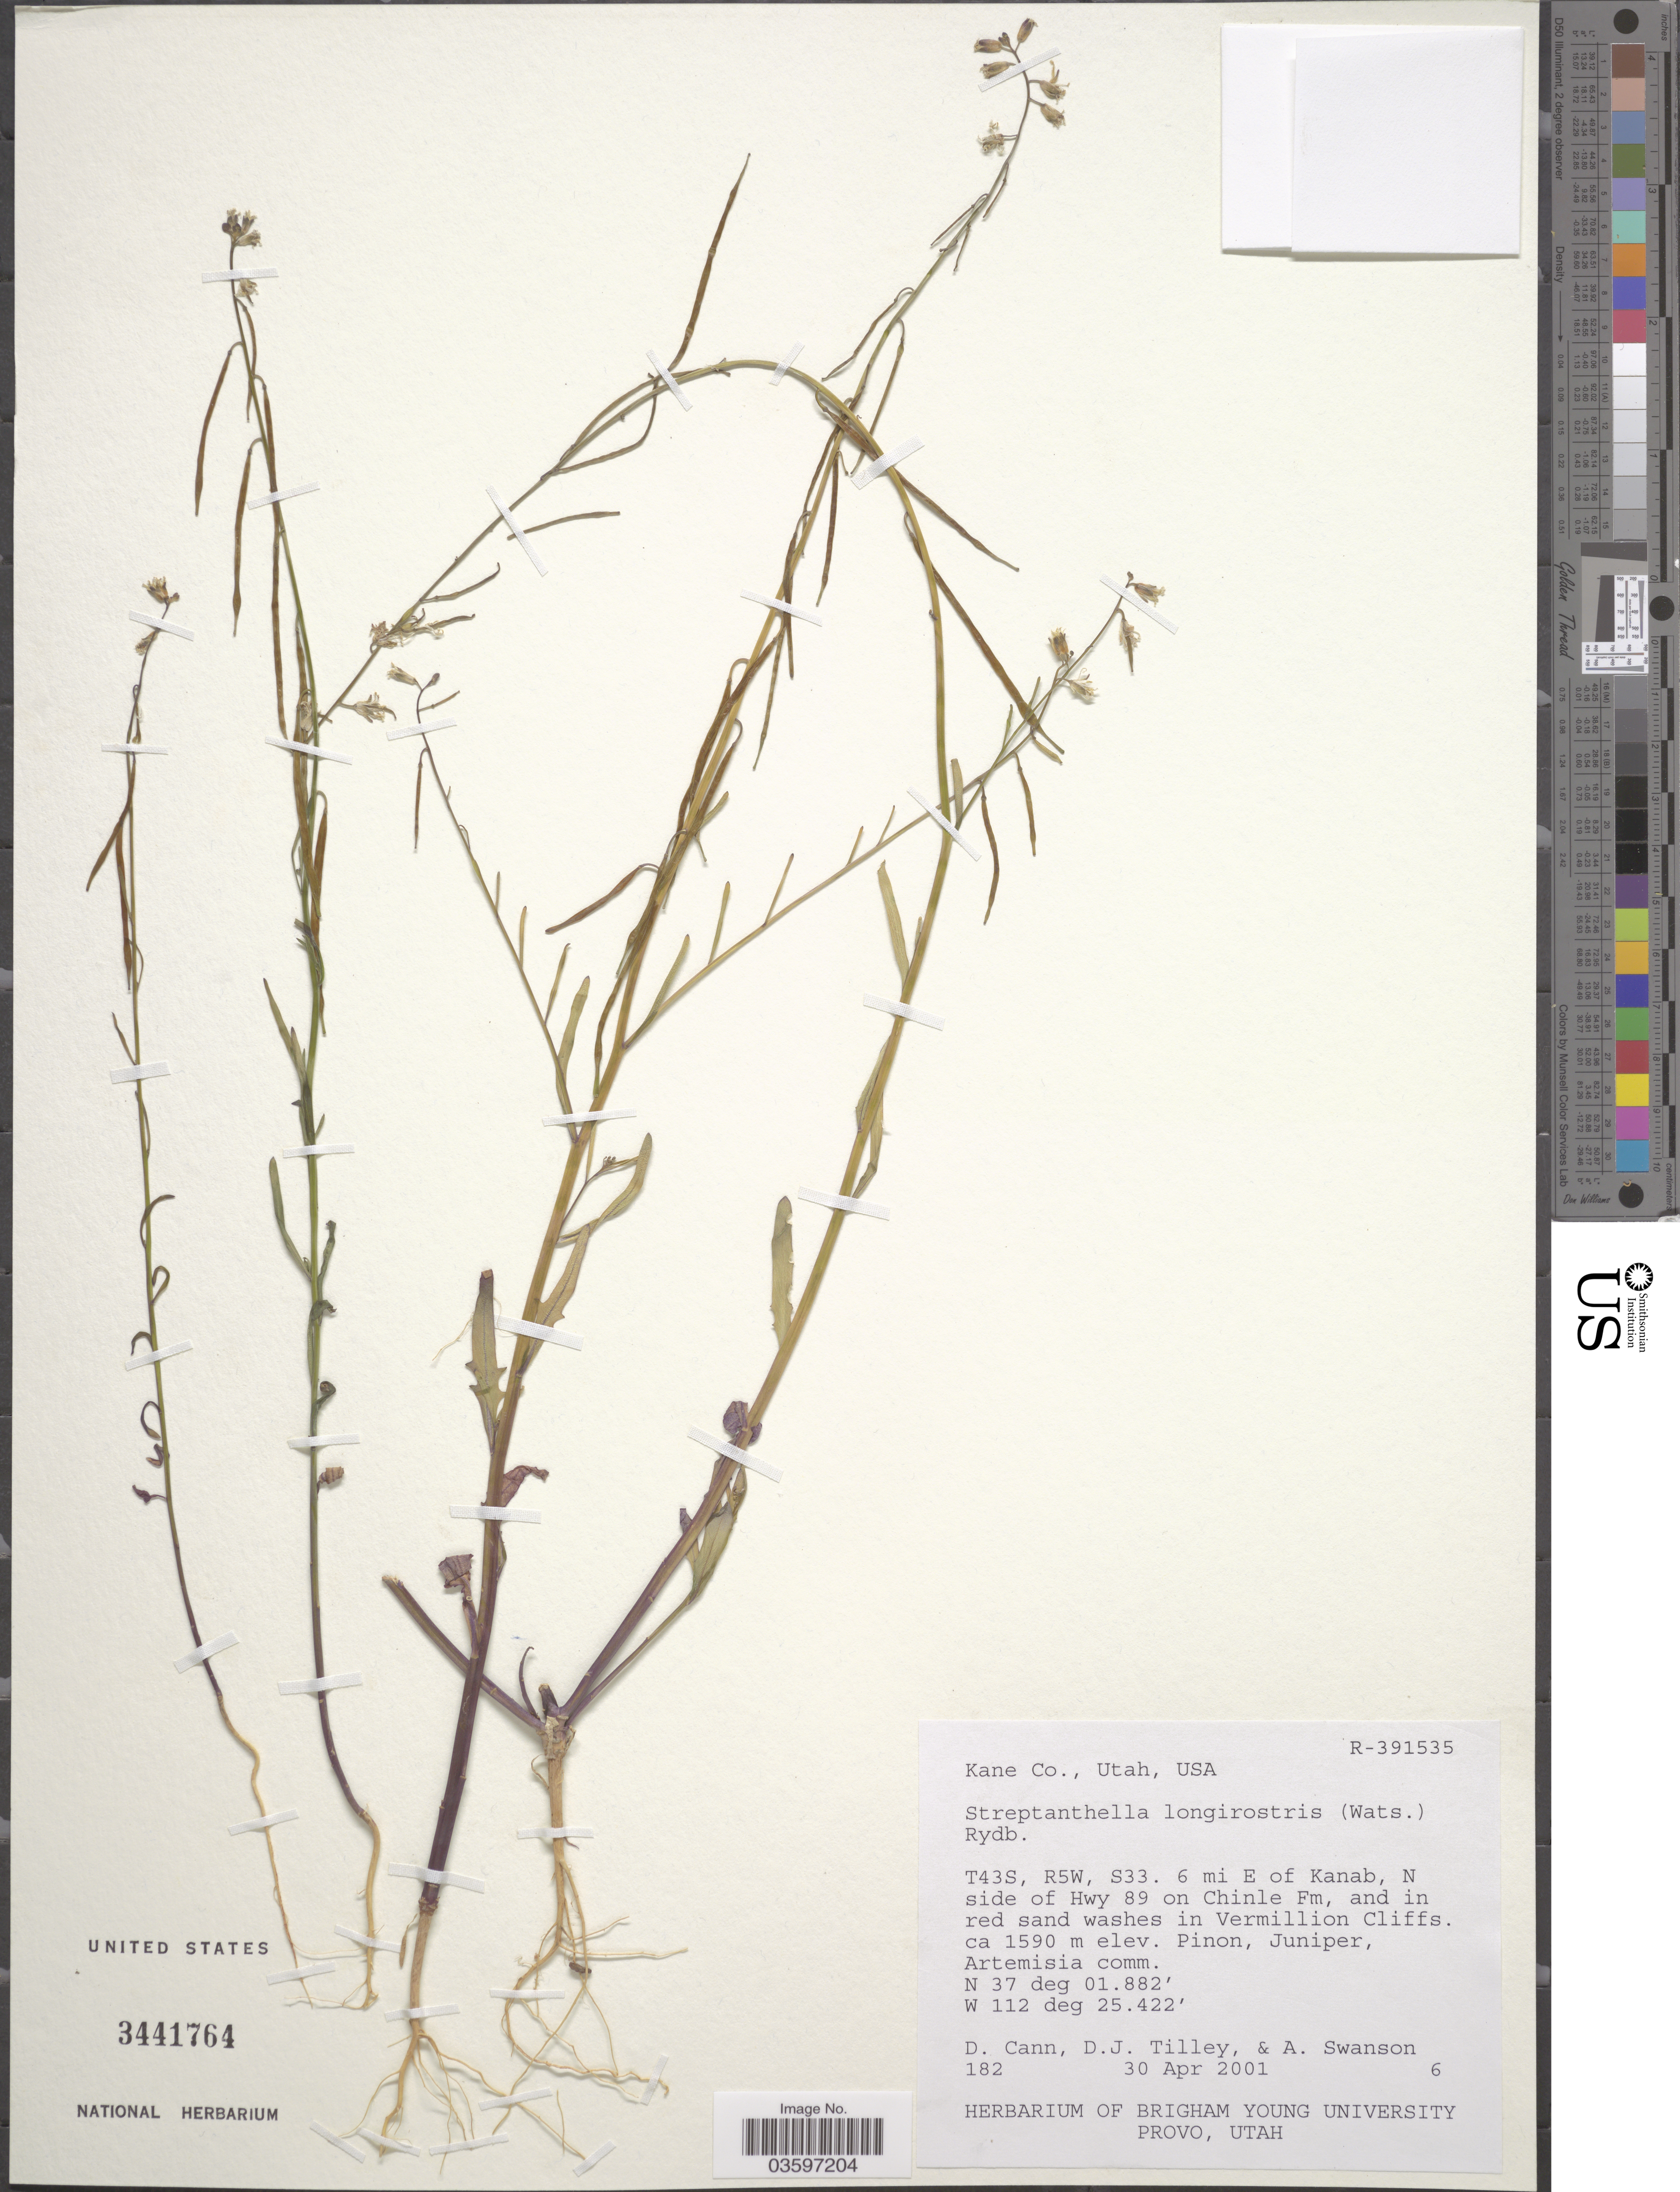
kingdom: Plantae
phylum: Tracheophyta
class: Magnoliopsida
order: Brassicales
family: Brassicaceae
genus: Streptanthella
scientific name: Streptanthella longirostris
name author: (S. Watson) Rydb.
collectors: D. Cann, D. Tilley & A. Swanson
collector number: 182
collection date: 2001-04-30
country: United States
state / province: Utah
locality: Kane Co. T43S, R5W, S33. 6 mi E of Kanab, N side of Hwy 89 on Chinle Fm, and in red sand washes in Vermillion Cliffs.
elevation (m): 1590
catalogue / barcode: US 3441764